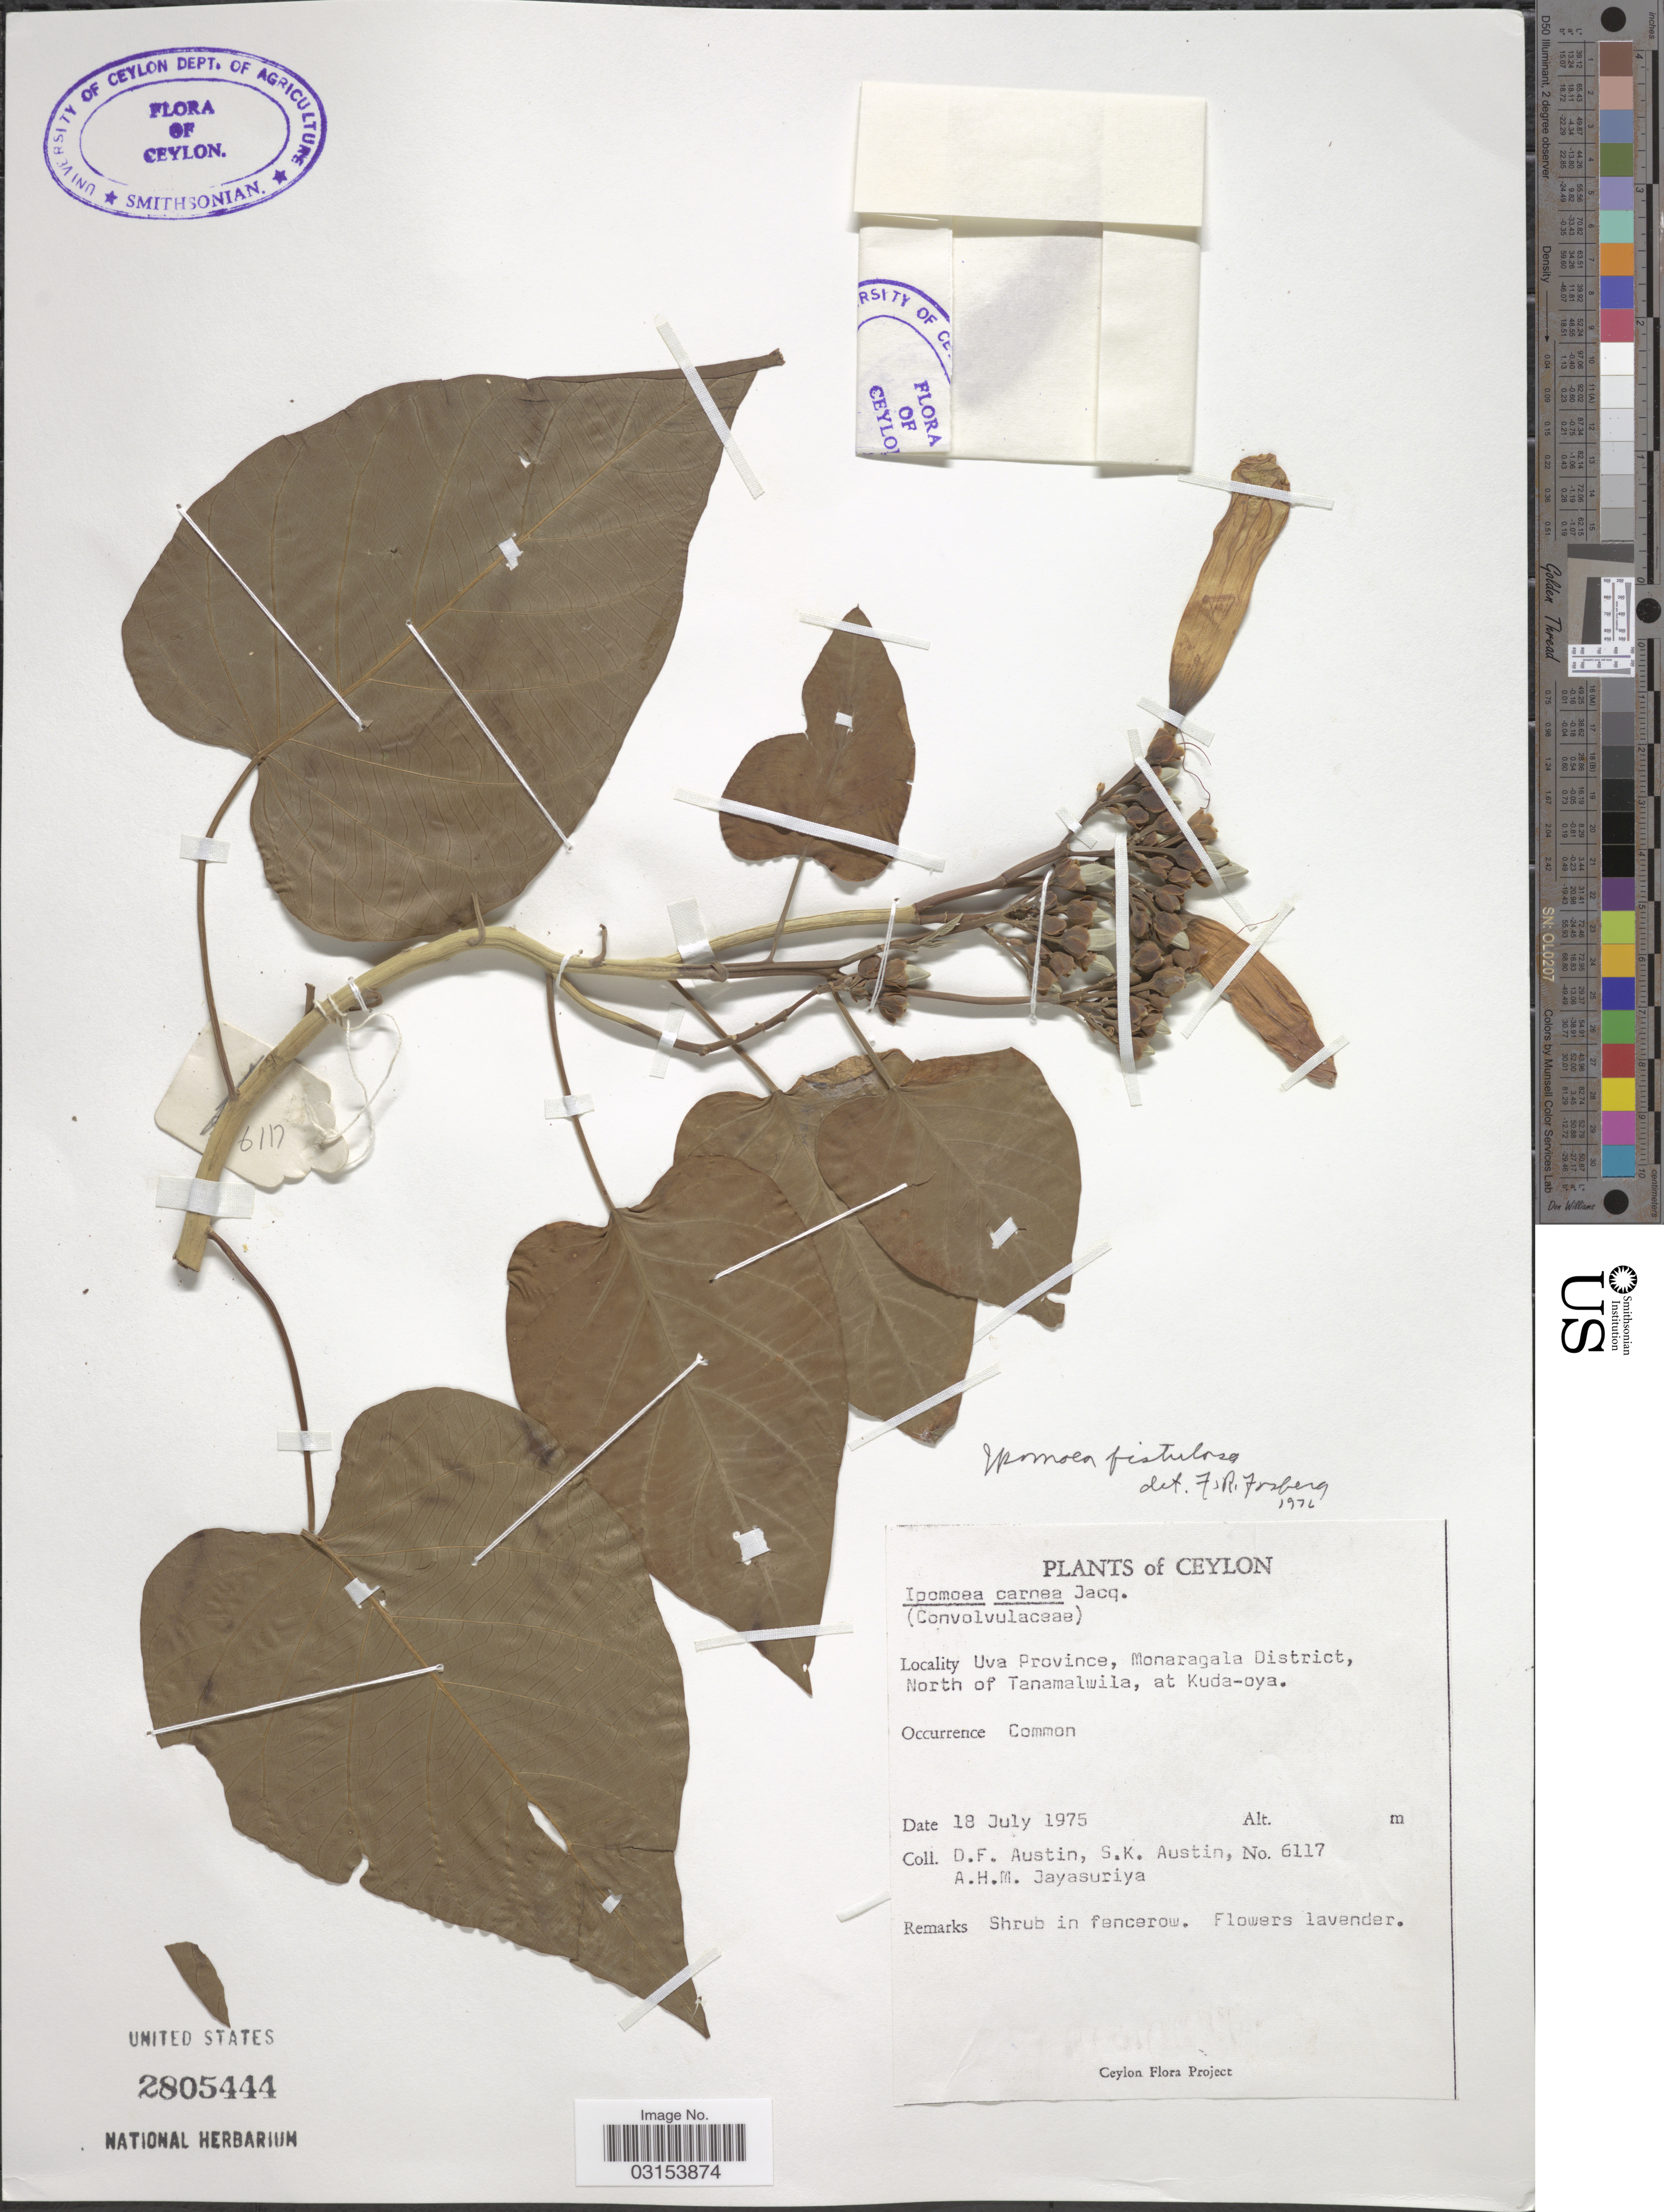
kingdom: Plantae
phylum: Tracheophyta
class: Magnoliopsida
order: Solanales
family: Convolvulaceae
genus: Ipomoea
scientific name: Ipomoea fistulosa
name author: Mart. ex Choisy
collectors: D. Austin, S. Austin & A. H. Jayasuriya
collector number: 6117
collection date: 1975-07-18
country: Sri Lanka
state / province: Uva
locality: Ceylon. Monaragala District, North of Tanamalwila, at Kuda-oya.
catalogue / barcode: US 2805444